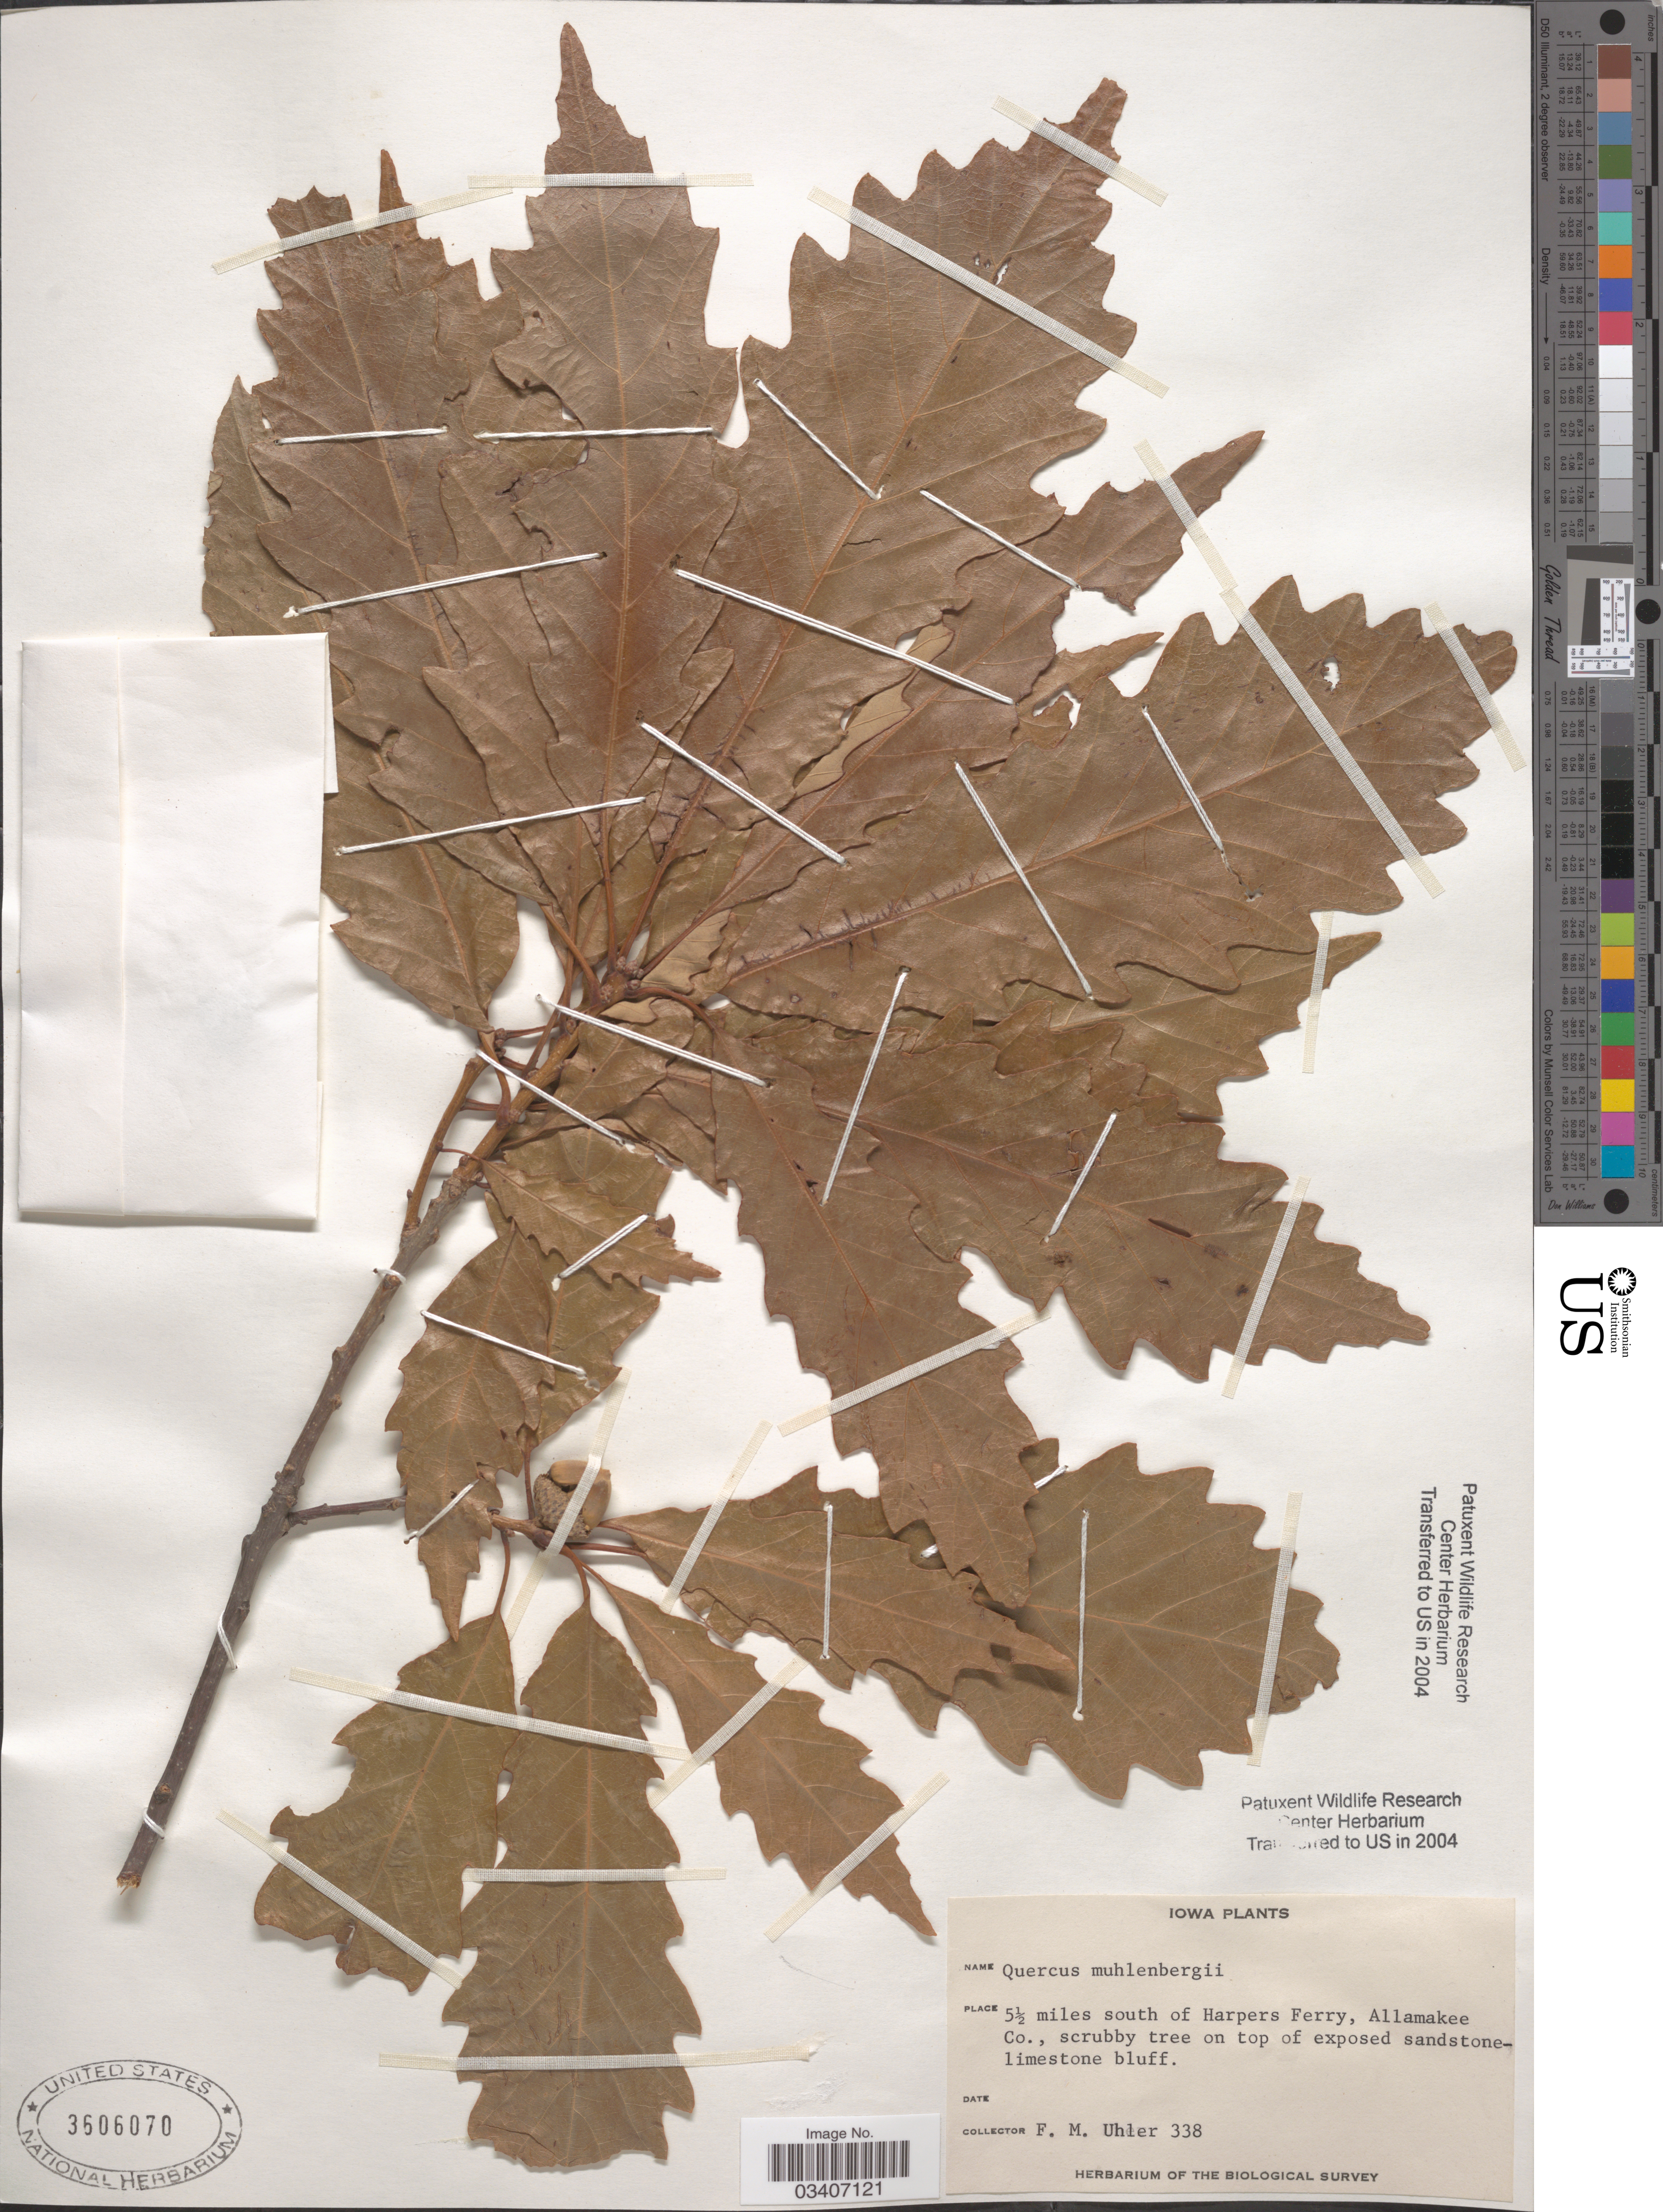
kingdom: Plantae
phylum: Tracheophyta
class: Magnoliopsida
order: Fagales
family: Fagaceae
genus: Quercus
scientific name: Quercus muehlenbergii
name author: Engelm.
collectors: F. M. Uhler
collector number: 338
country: United States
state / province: Iowa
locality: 5½ miles south of Harpers Ferry, Allamakee Co.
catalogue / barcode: US 3606070